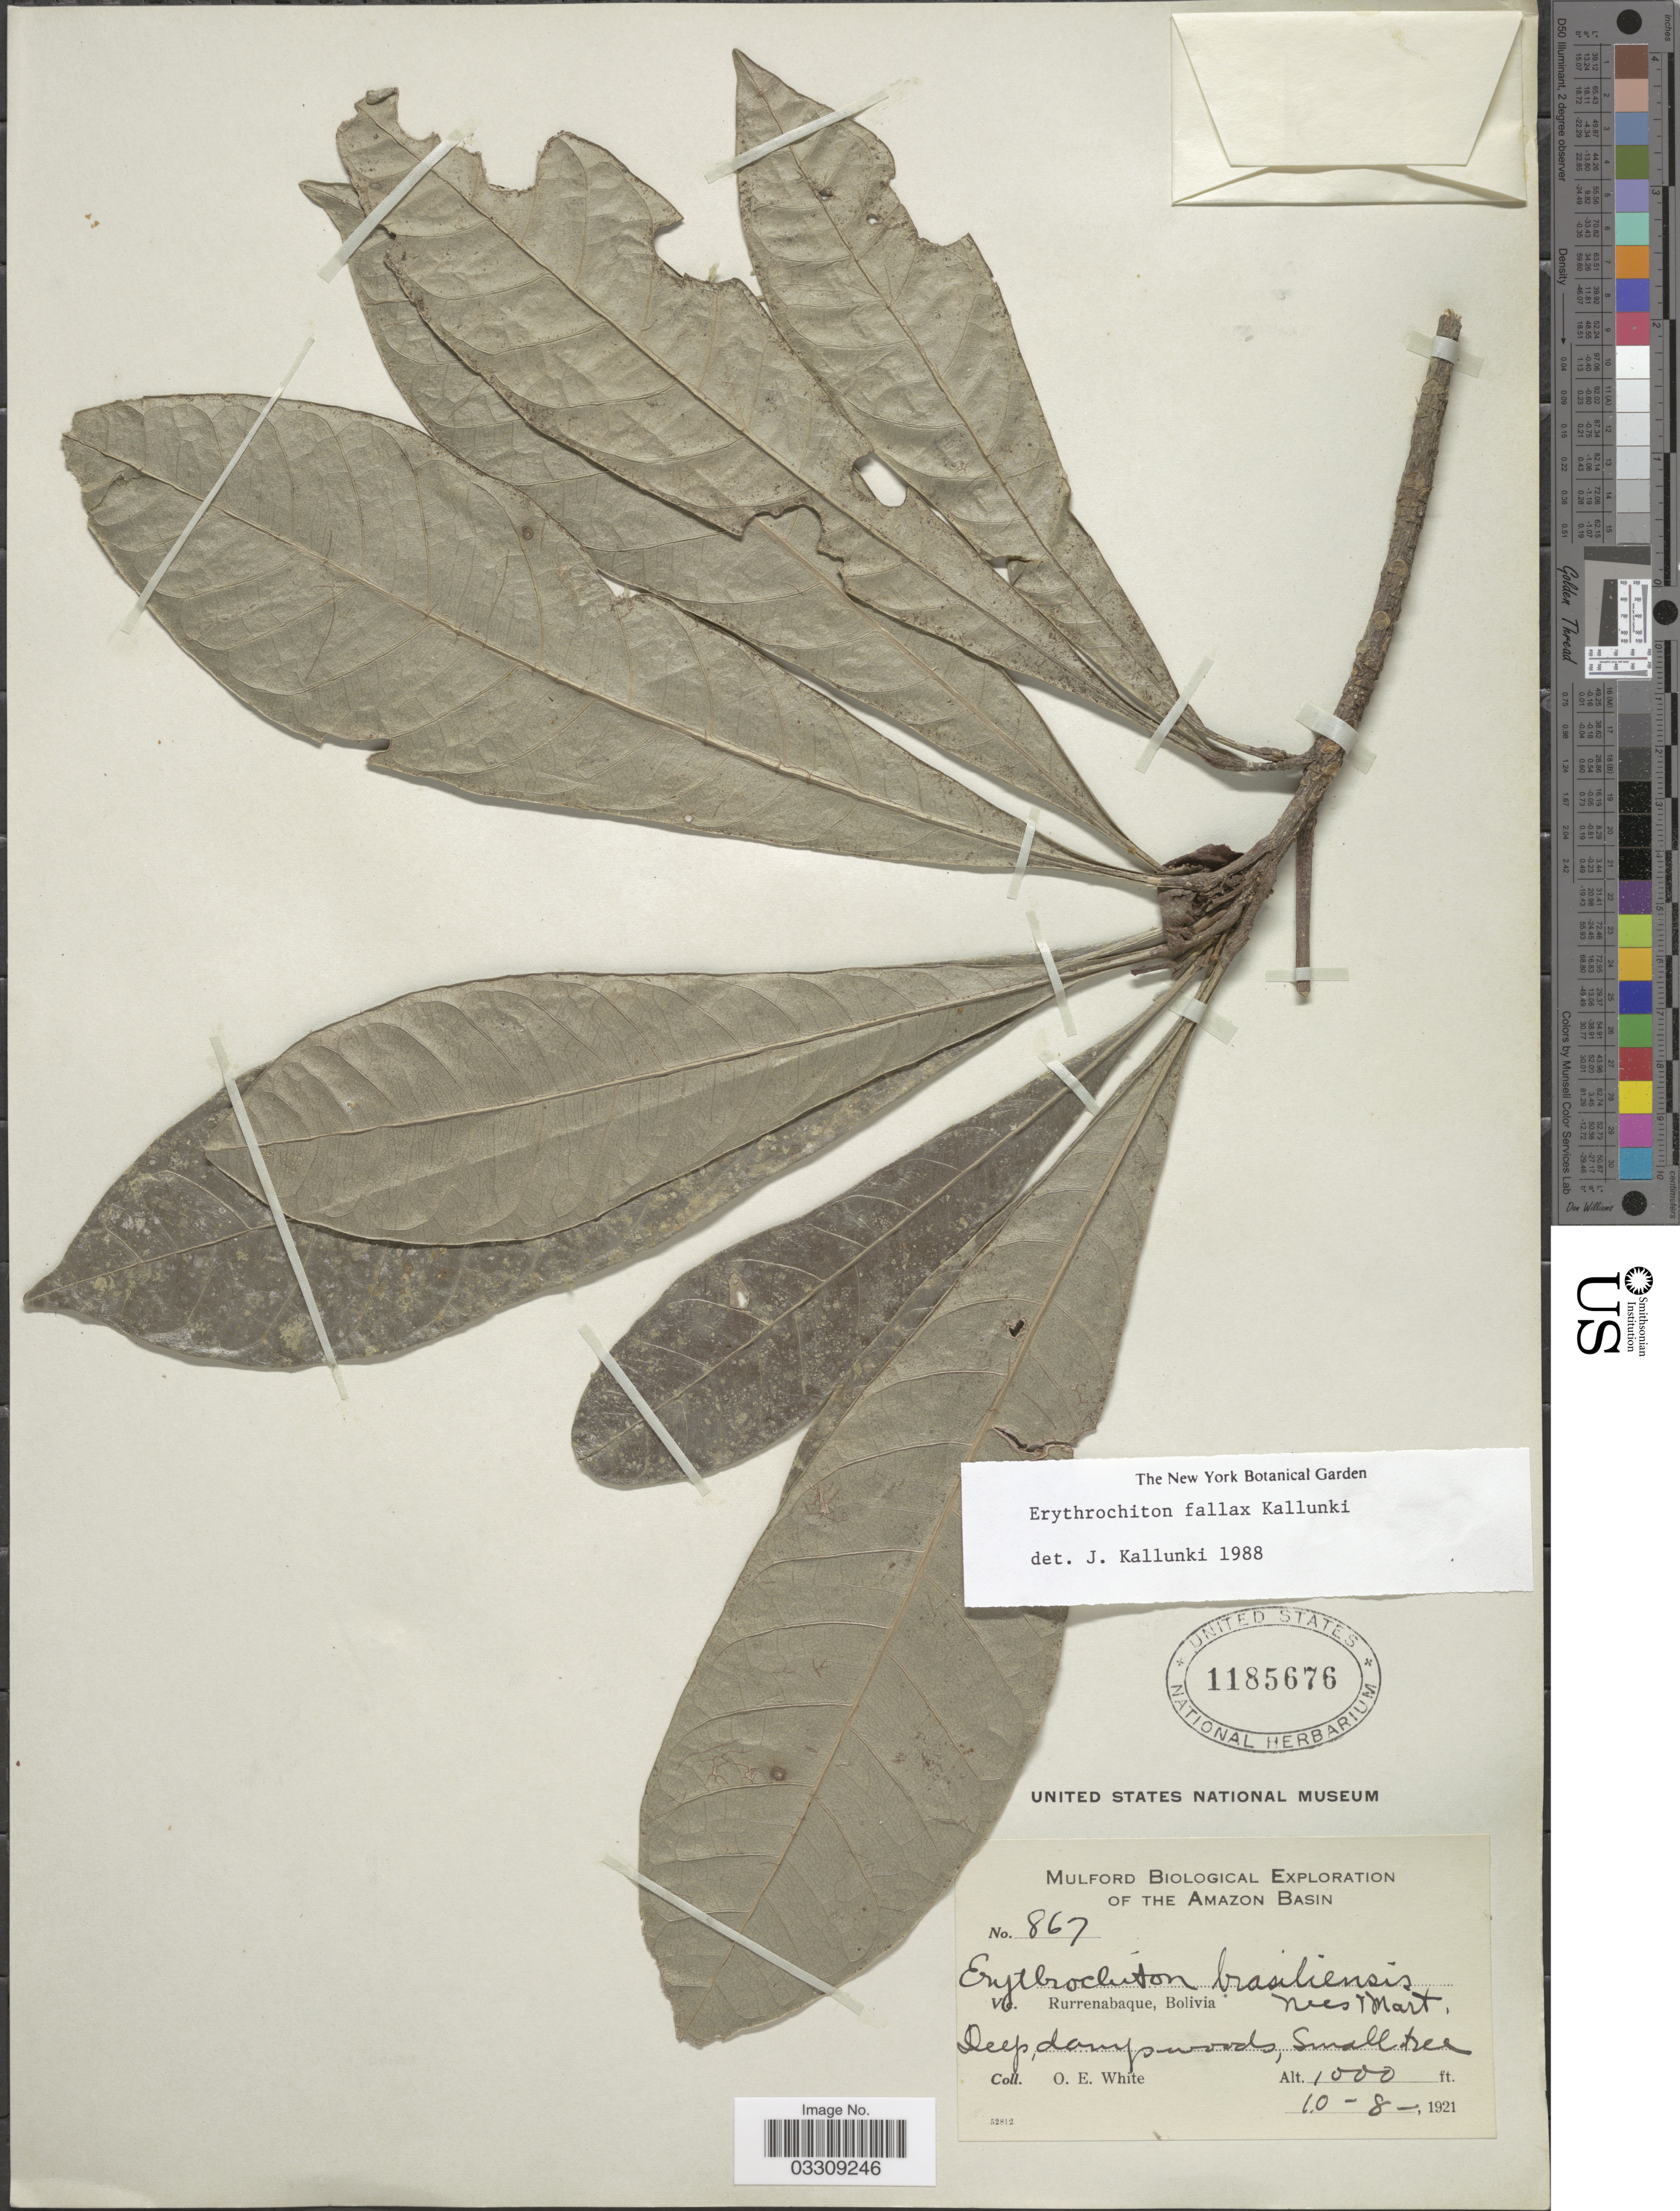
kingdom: Plantae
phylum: Tracheophyta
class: Magnoliopsida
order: Sapindales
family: Rutaceae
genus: Erythrochiton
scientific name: Erythrochiton fallax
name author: Kallunki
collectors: O. E. White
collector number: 867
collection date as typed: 10-8-1921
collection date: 1921-10-08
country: Bolivia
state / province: Beni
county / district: José Ballivián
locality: Rurrenabaque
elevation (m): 305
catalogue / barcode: US 1185676